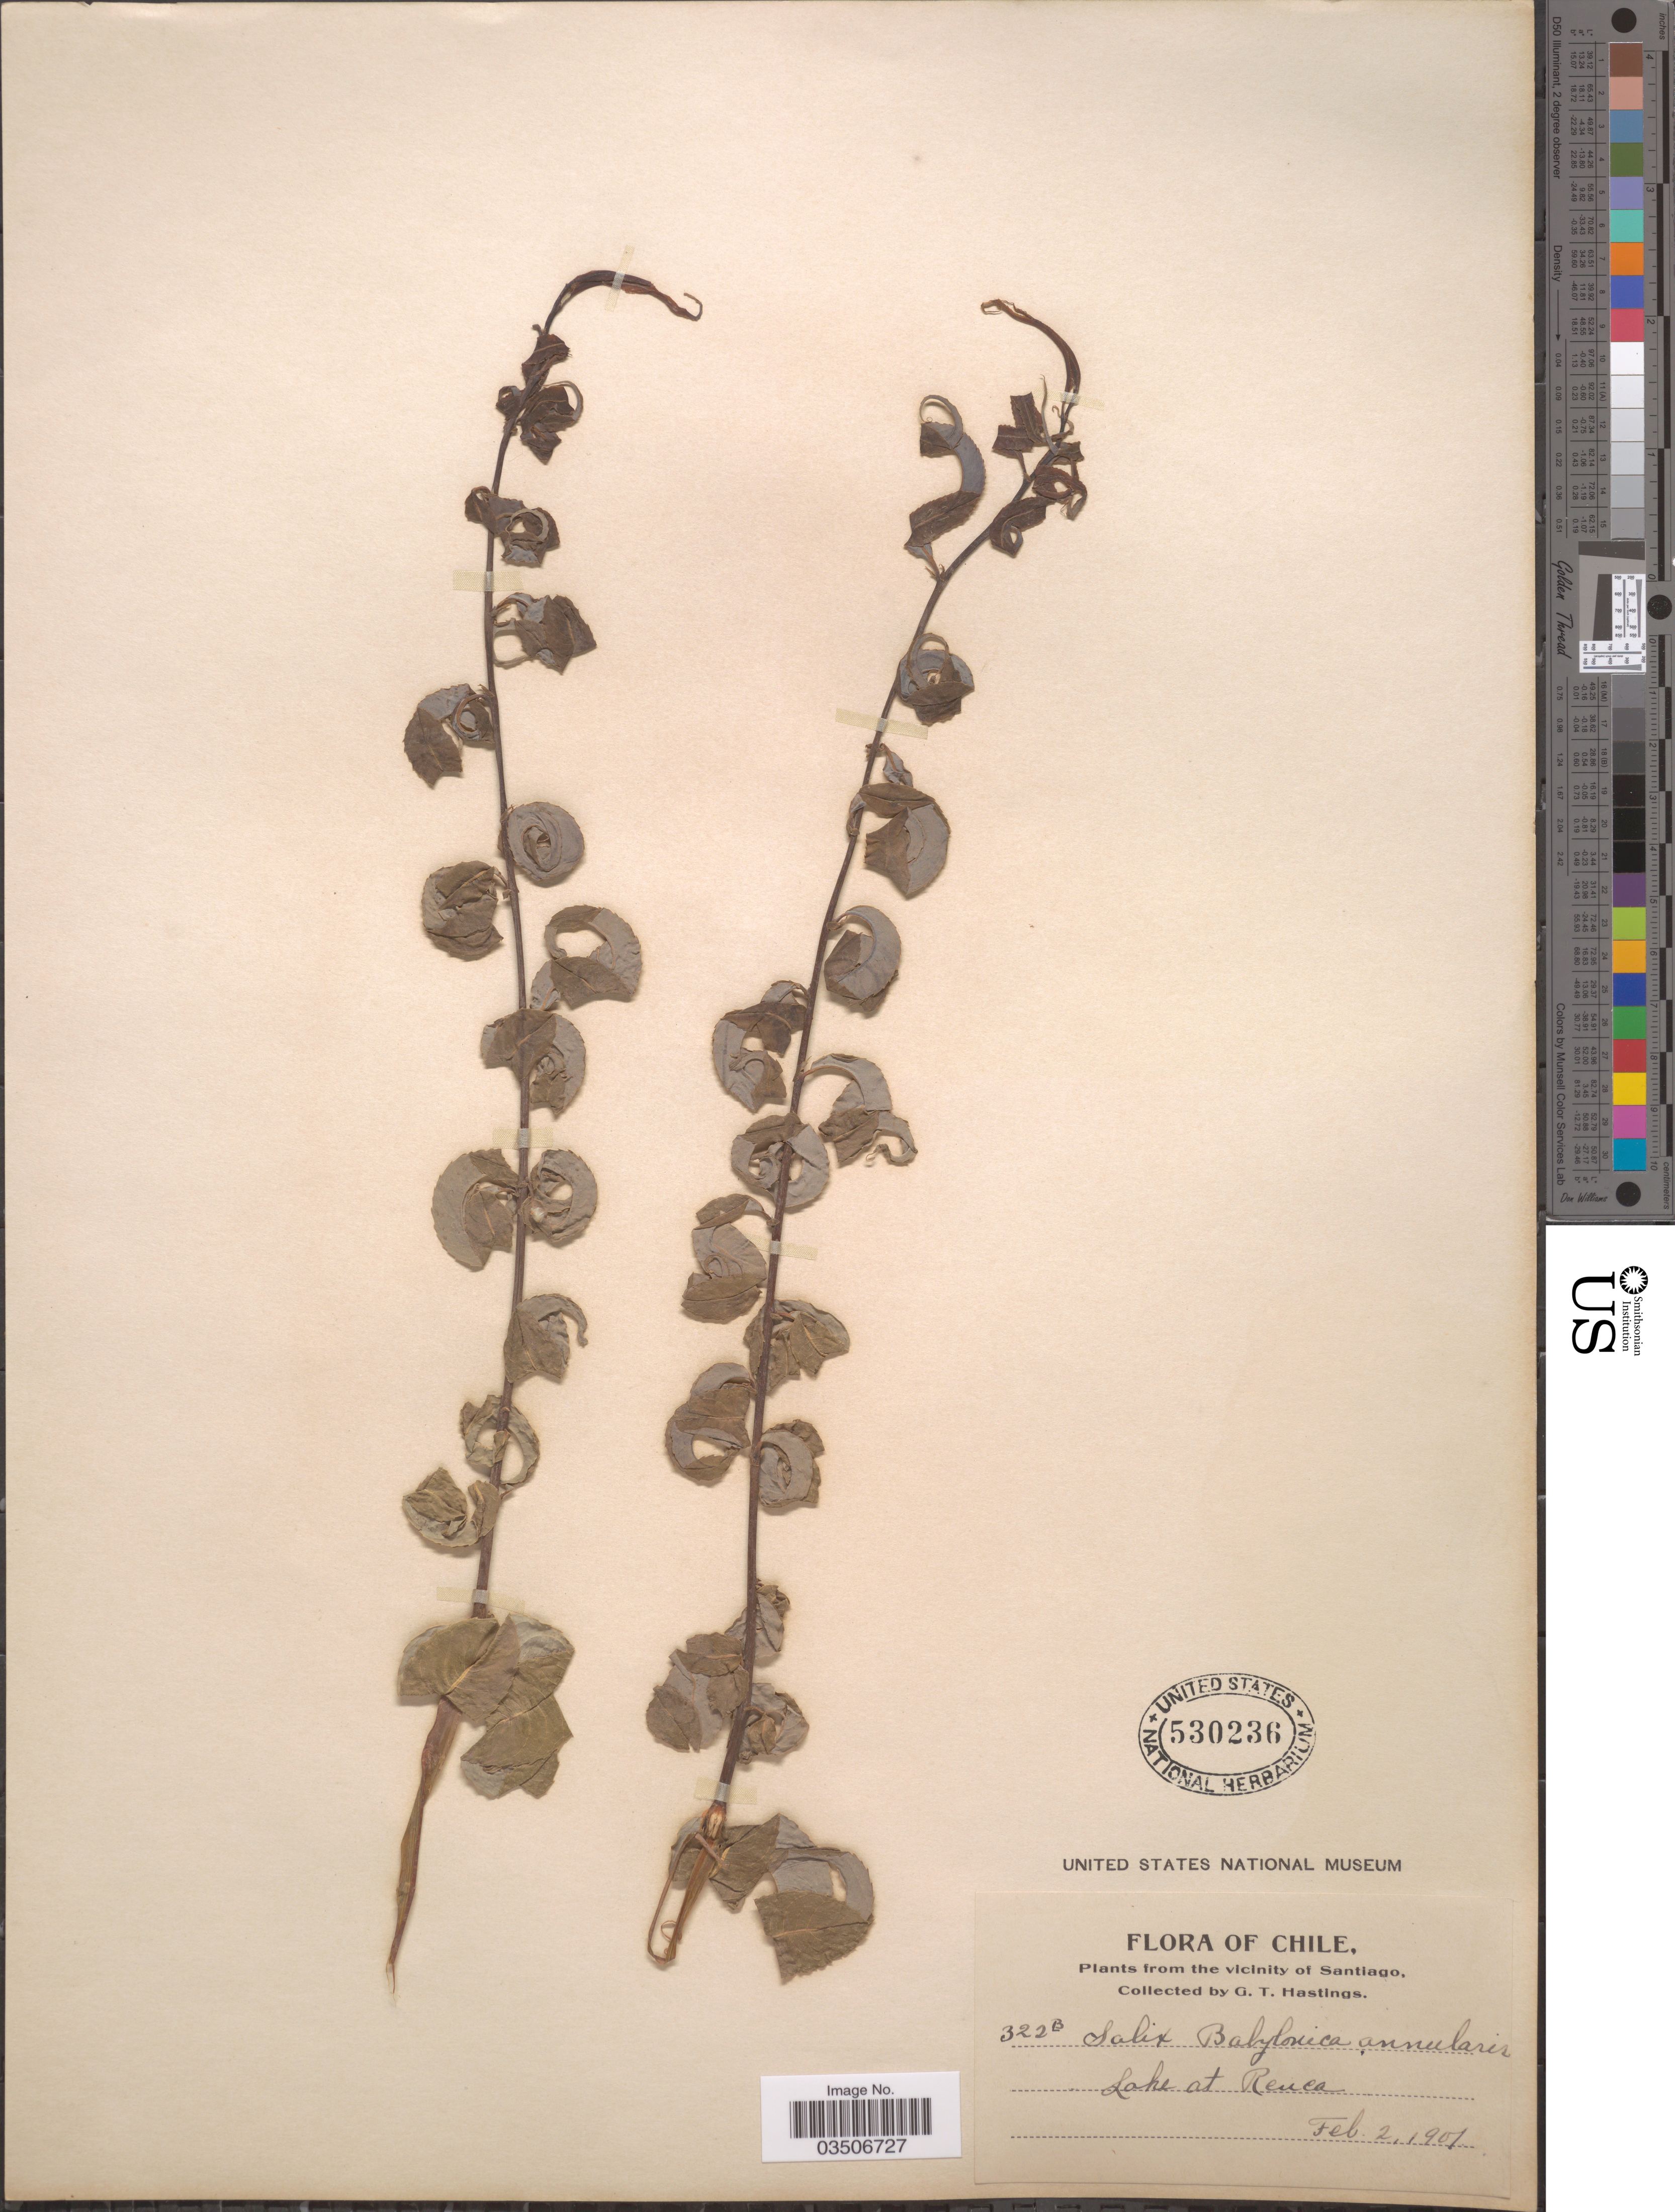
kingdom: Plantae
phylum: Tracheophyta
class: Magnoliopsida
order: Malpighiales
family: Salicaceae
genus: Salix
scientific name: Salix babylonica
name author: L.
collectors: G. Hastings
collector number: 322B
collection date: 1901-02-02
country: Chile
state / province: Región Metropolitana (RM)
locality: Vicinity of Santiago. Lake at Reuca.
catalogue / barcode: US 530236